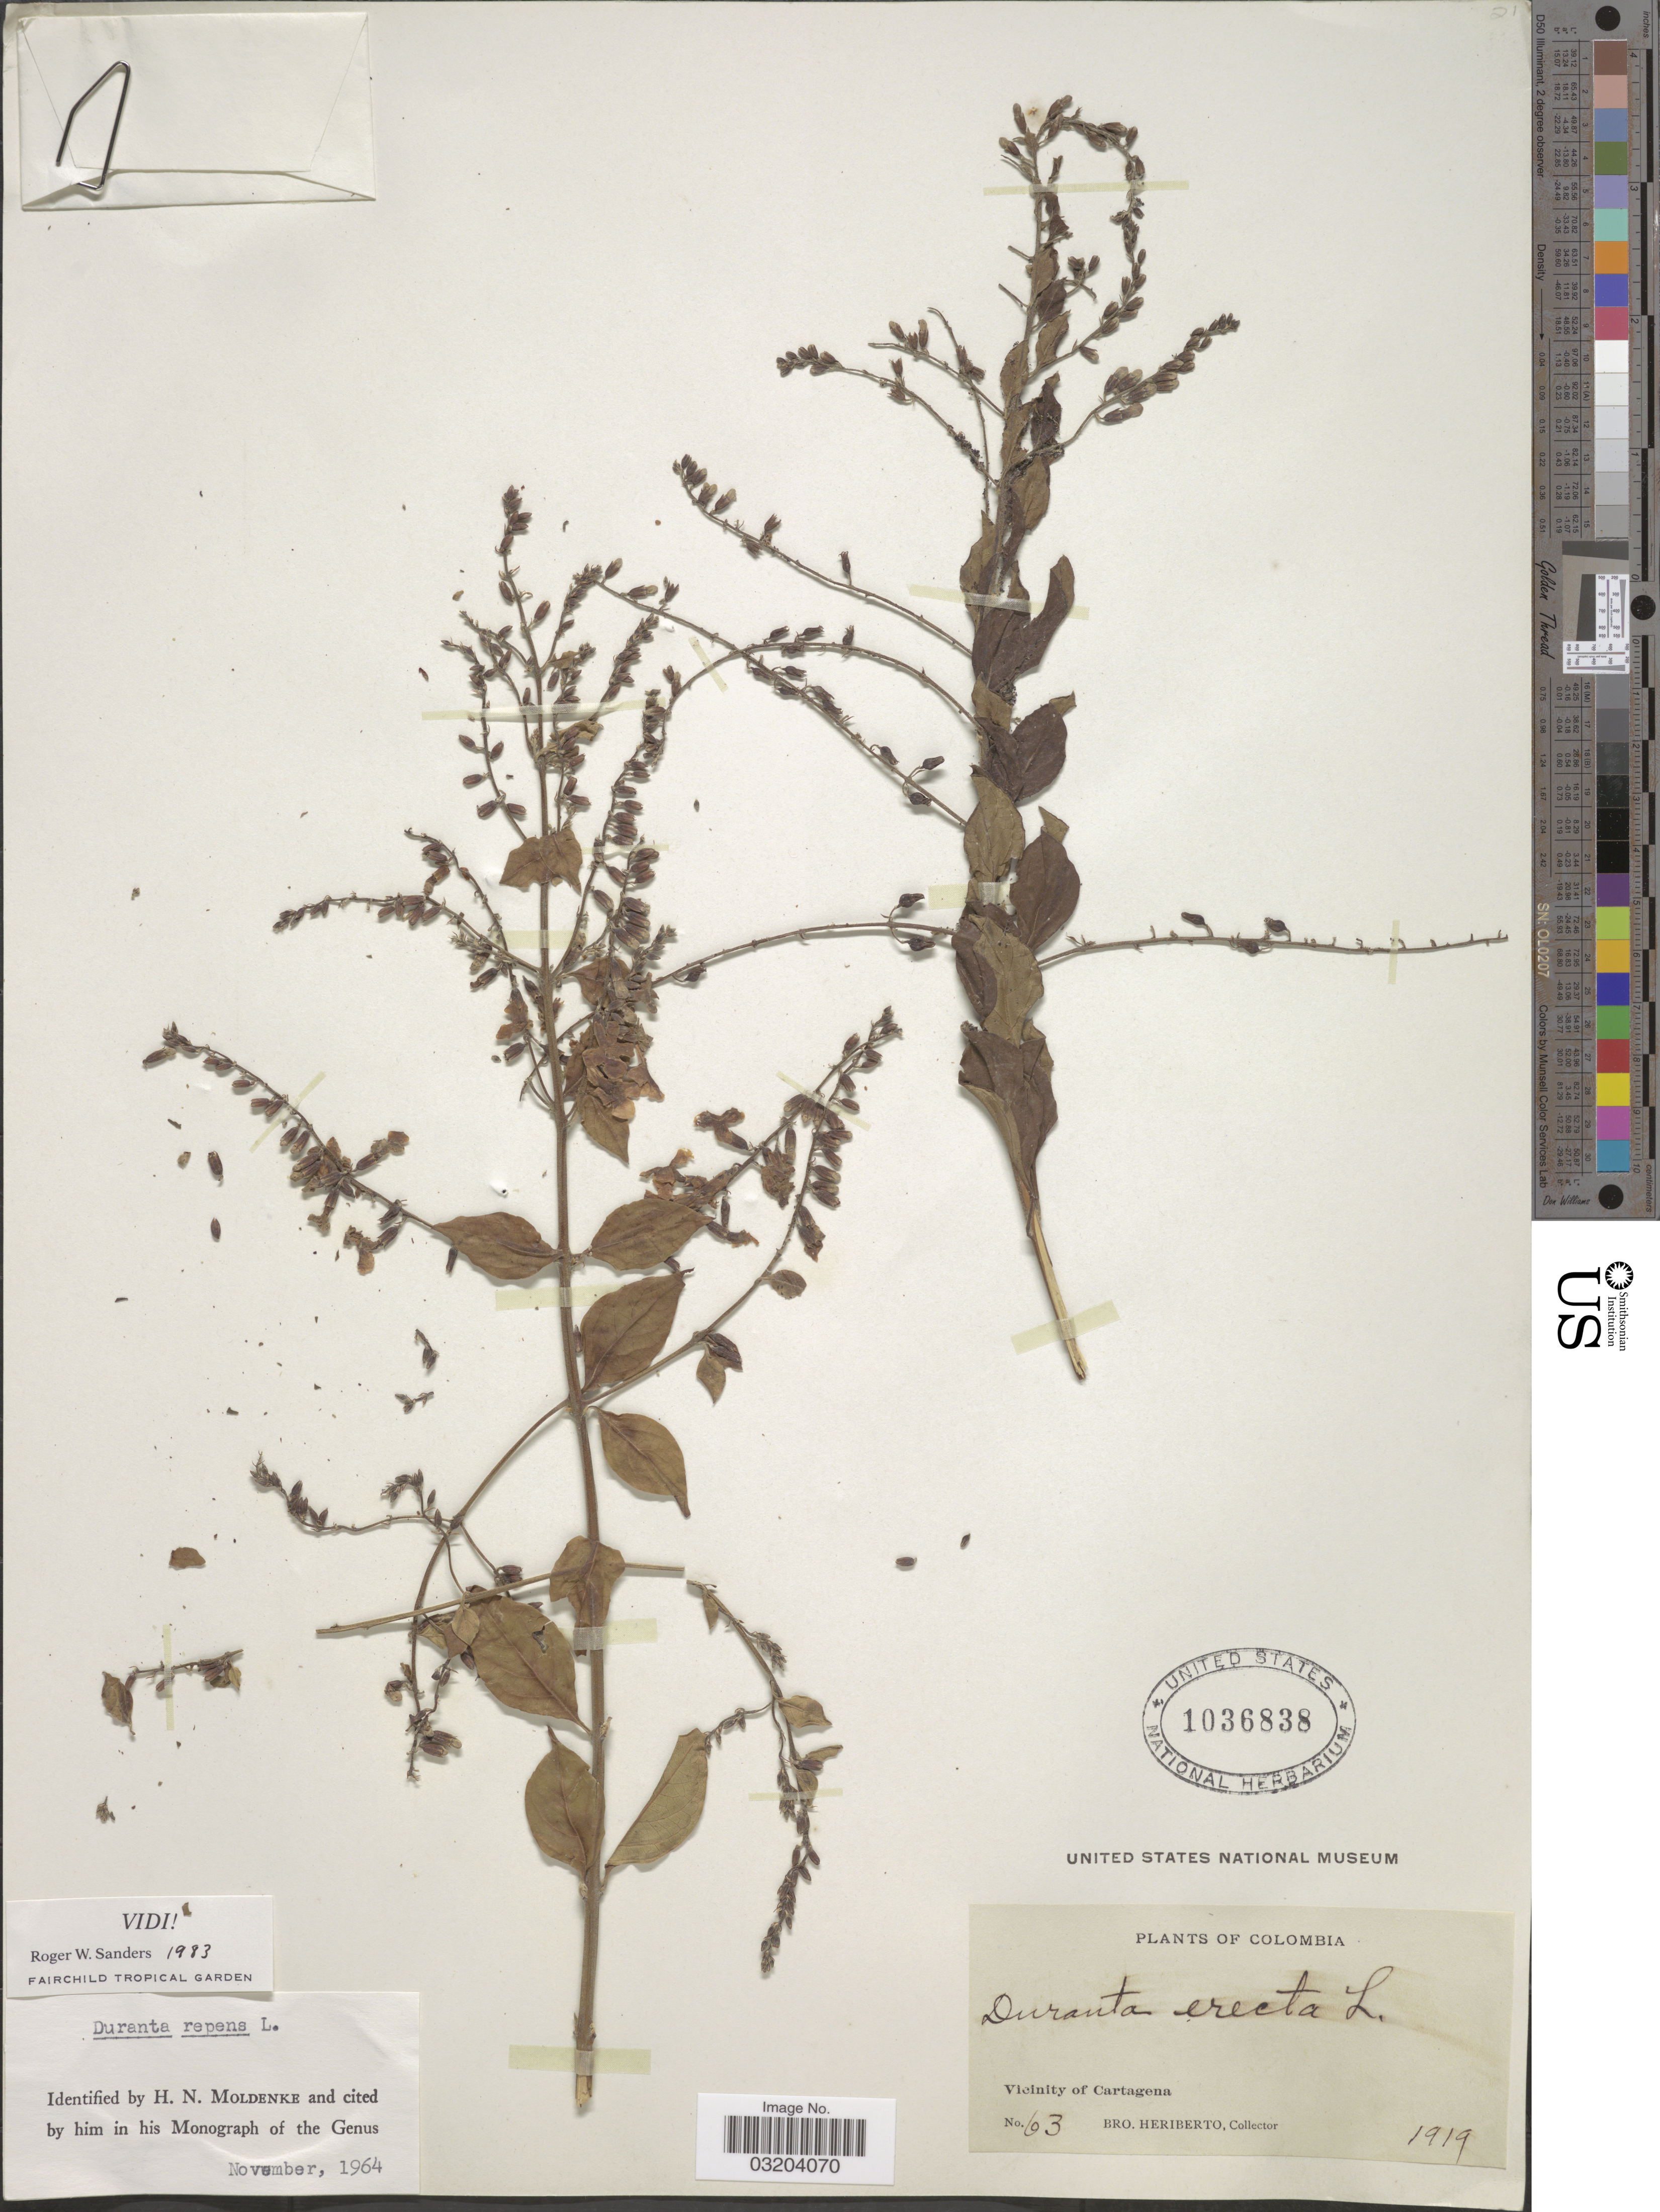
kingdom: Plantae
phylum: Tracheophyta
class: Magnoliopsida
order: Lamiales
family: Verbenaceae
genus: Duranta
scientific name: Duranta erecta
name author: L.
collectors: B. Heriberto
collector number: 63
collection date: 1919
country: Colombia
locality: Vicinity of Cartagena.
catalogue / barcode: US 1036838